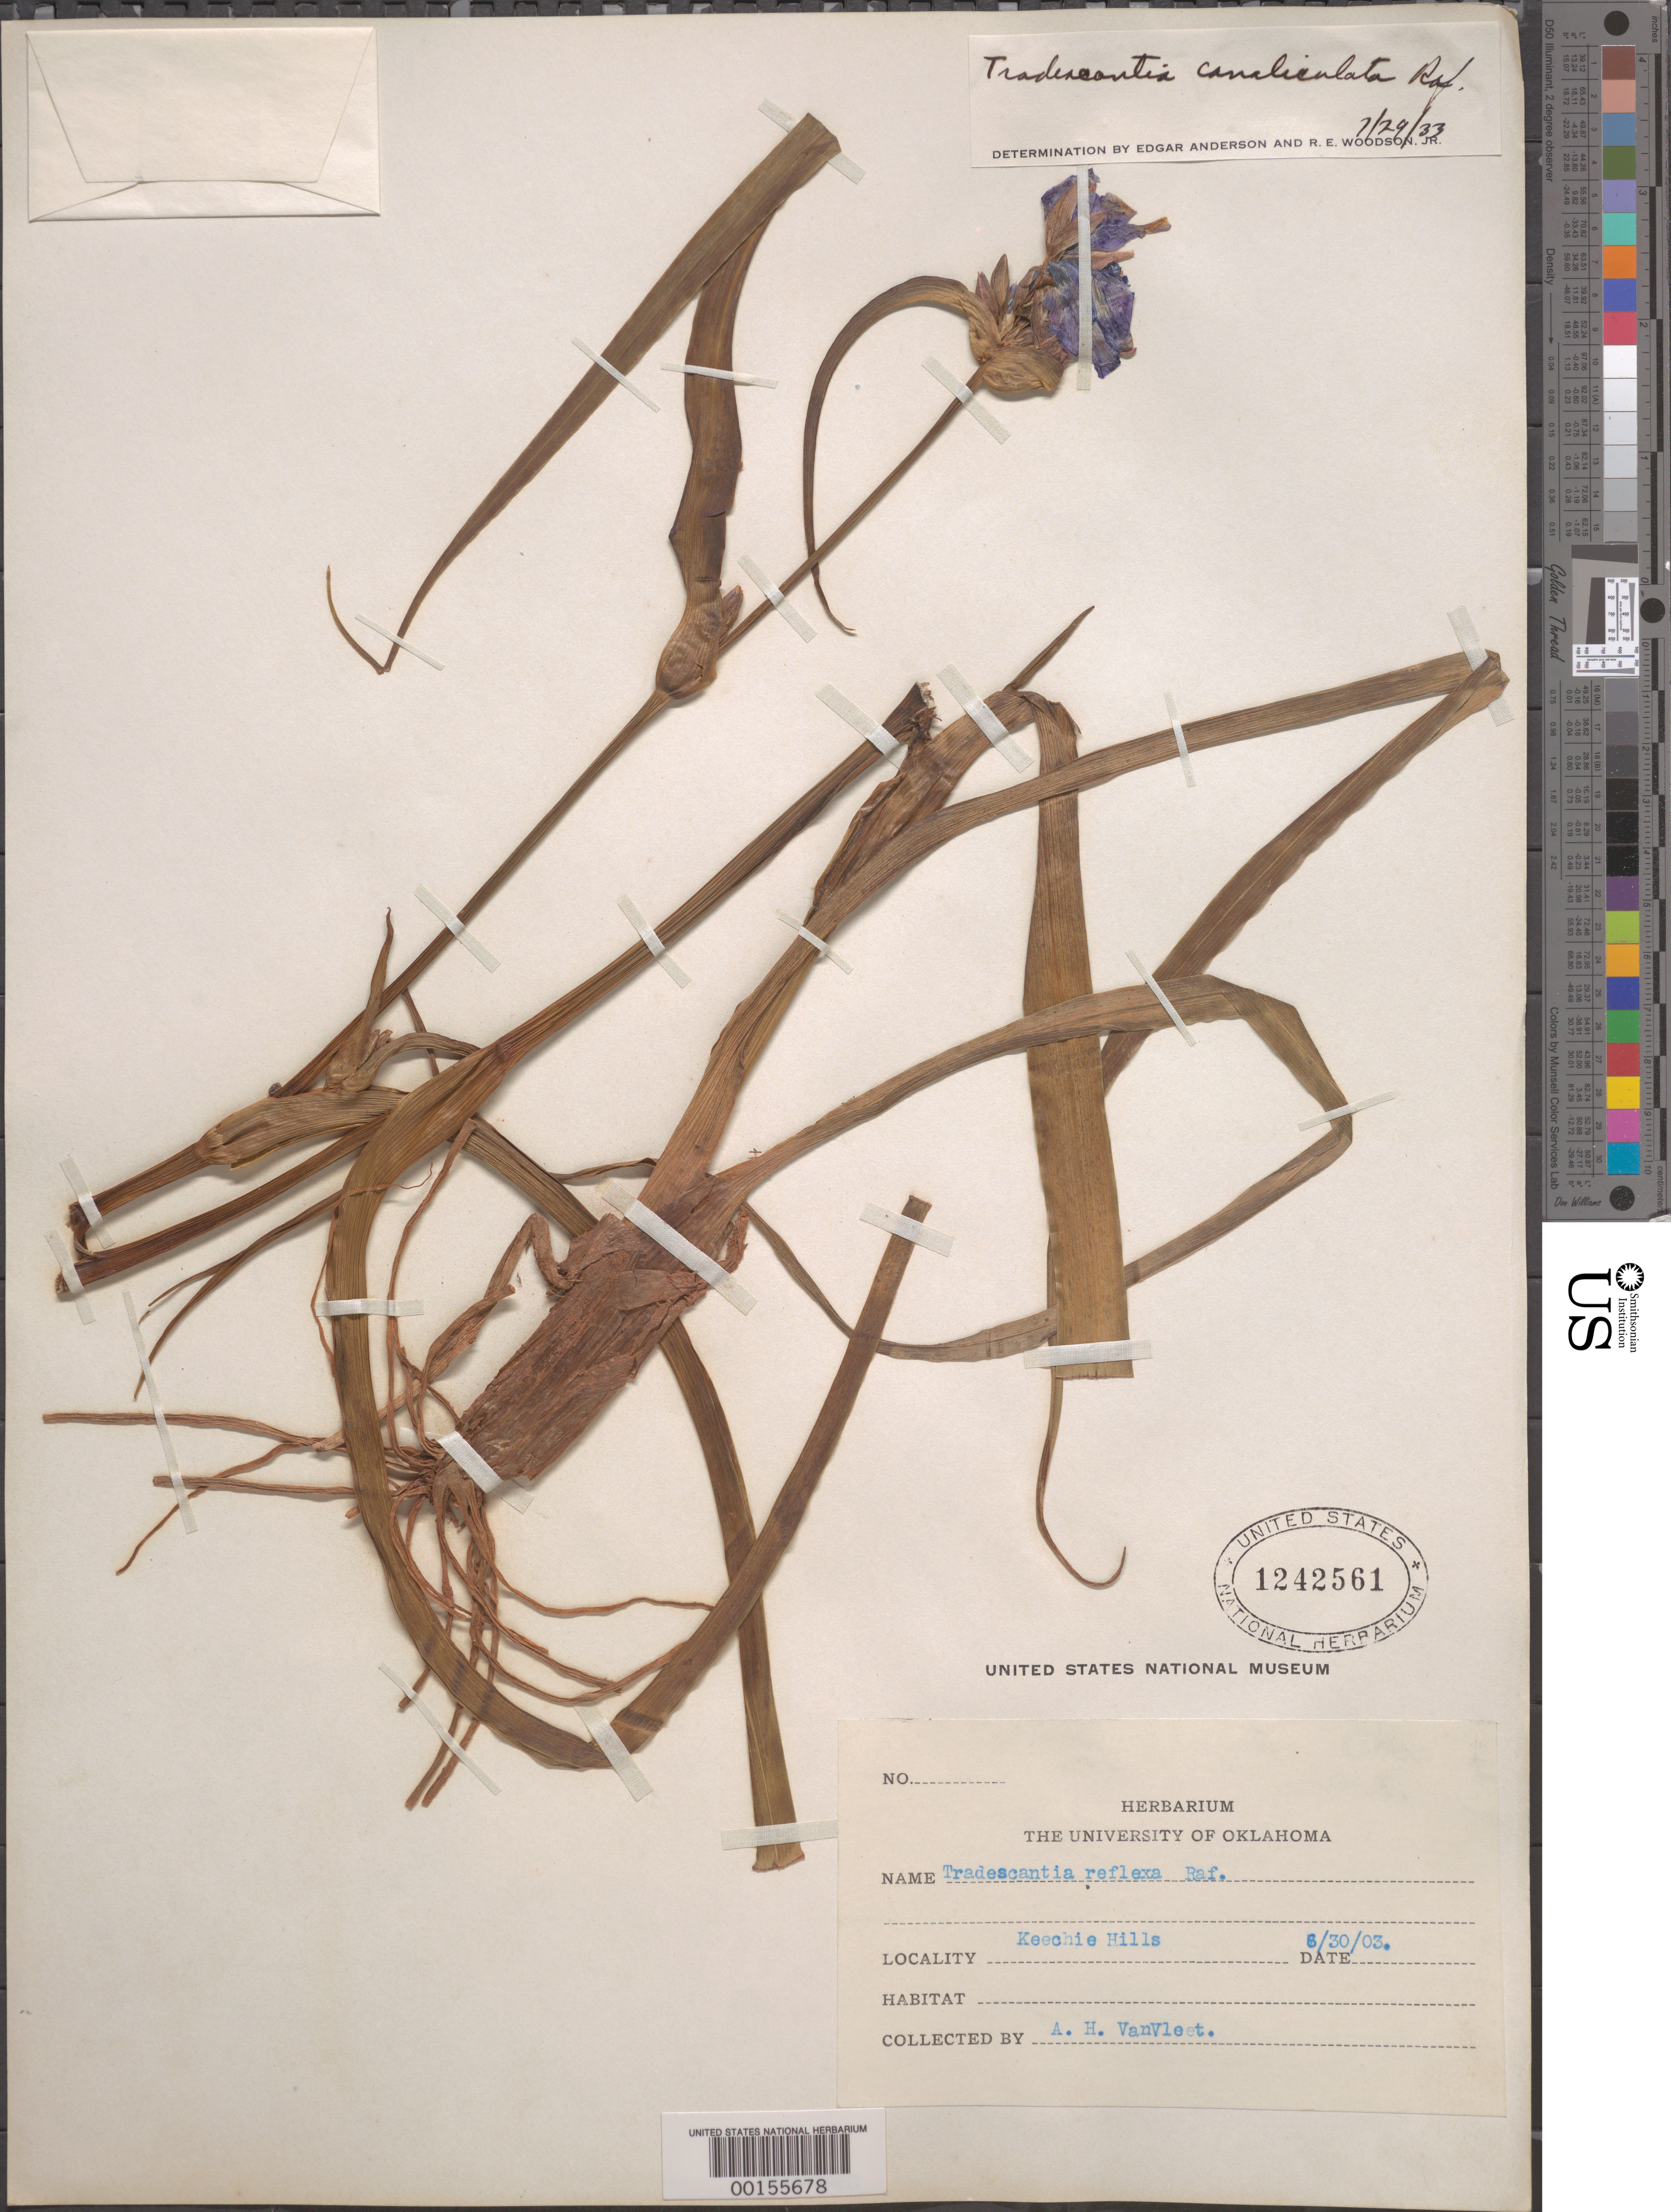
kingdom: Plantae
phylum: Tracheophyta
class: Liliopsida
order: Commelinales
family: Commelinaceae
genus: Tradescantia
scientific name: Tradescantia ohiensis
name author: Raf.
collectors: A. H. Van Vleet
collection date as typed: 30 Jun 1903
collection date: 1903-06-30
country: United States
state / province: Oklahoma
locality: Keechie hills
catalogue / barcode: US 1242561